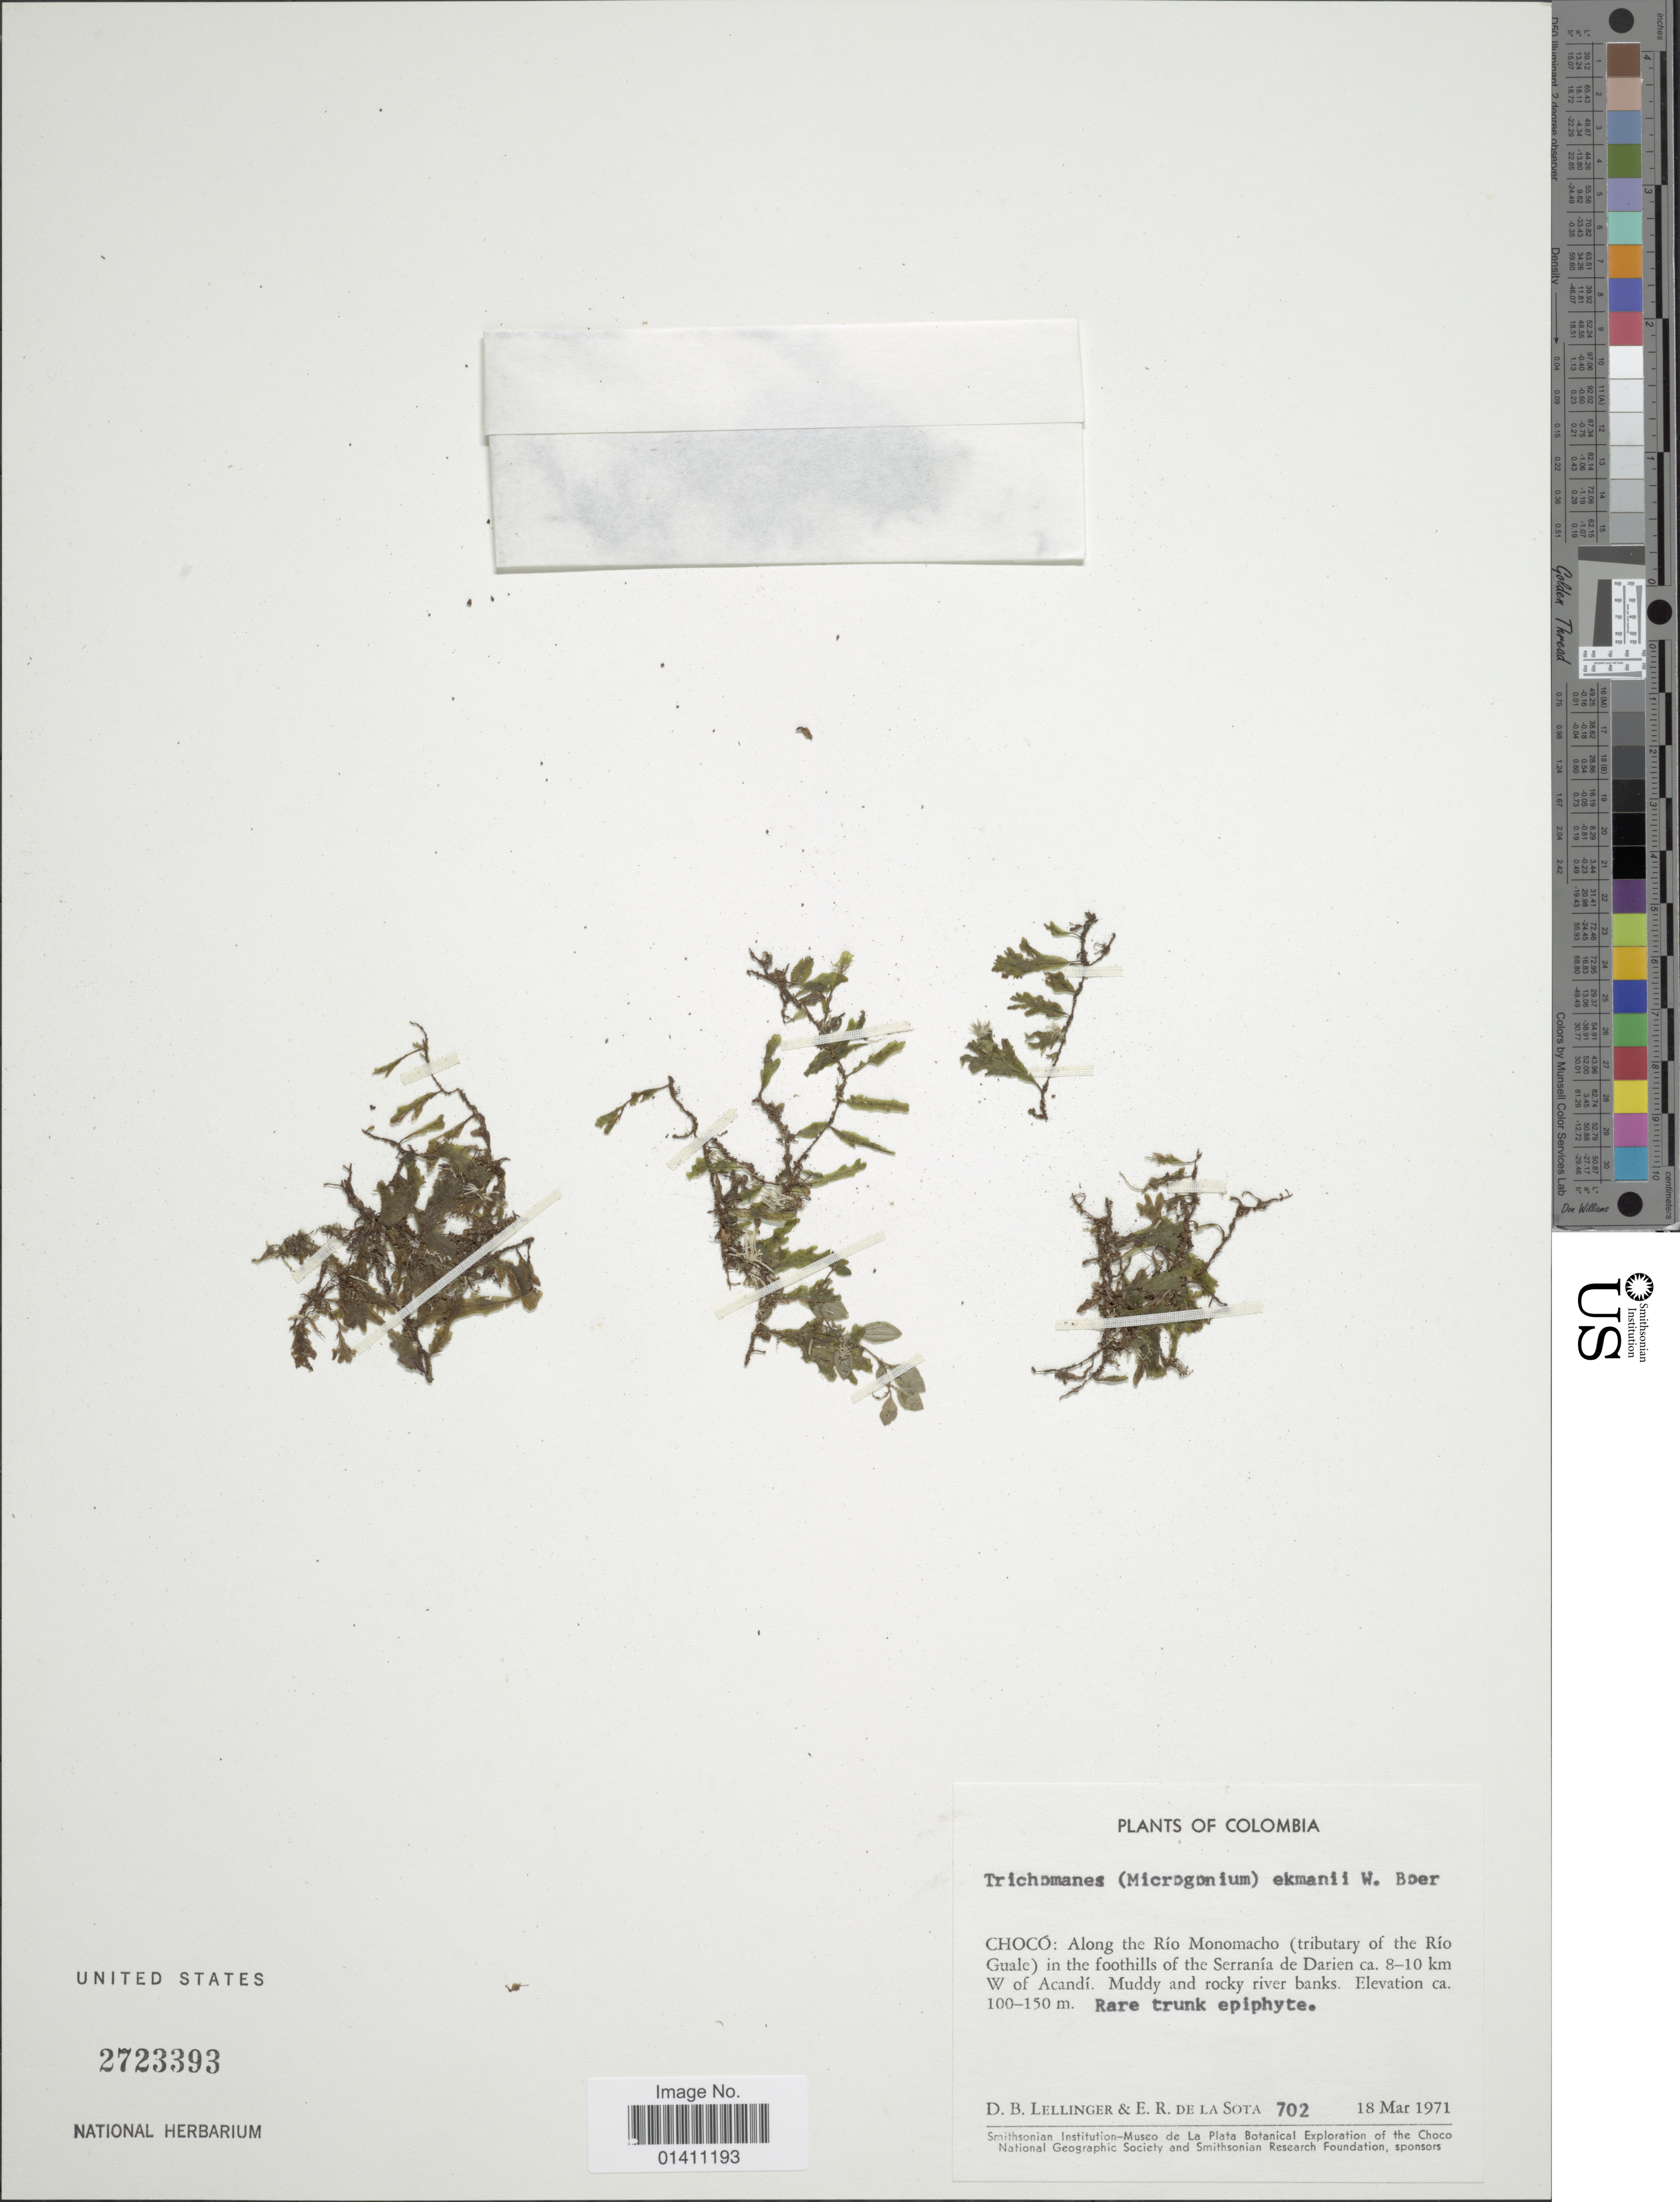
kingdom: Plantae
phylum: Tracheophyta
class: Polypodiopsida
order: Hymenophyllales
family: Hymenophyllaceae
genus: Didymoglossum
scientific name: Didymoglossum ekmanii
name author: (Wess. Boer) Ebihara & Dubuisson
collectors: D. B. Lellinger & E. R. de la Sota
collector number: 702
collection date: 1971-03-18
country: Colombia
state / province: Chocó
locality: Along the Rio Monomacho (tributary of the Rio Guale) in the foothills of the Serrania de Darien ca. 8-10 km W of Acandi.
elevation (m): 100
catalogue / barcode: US 2723393